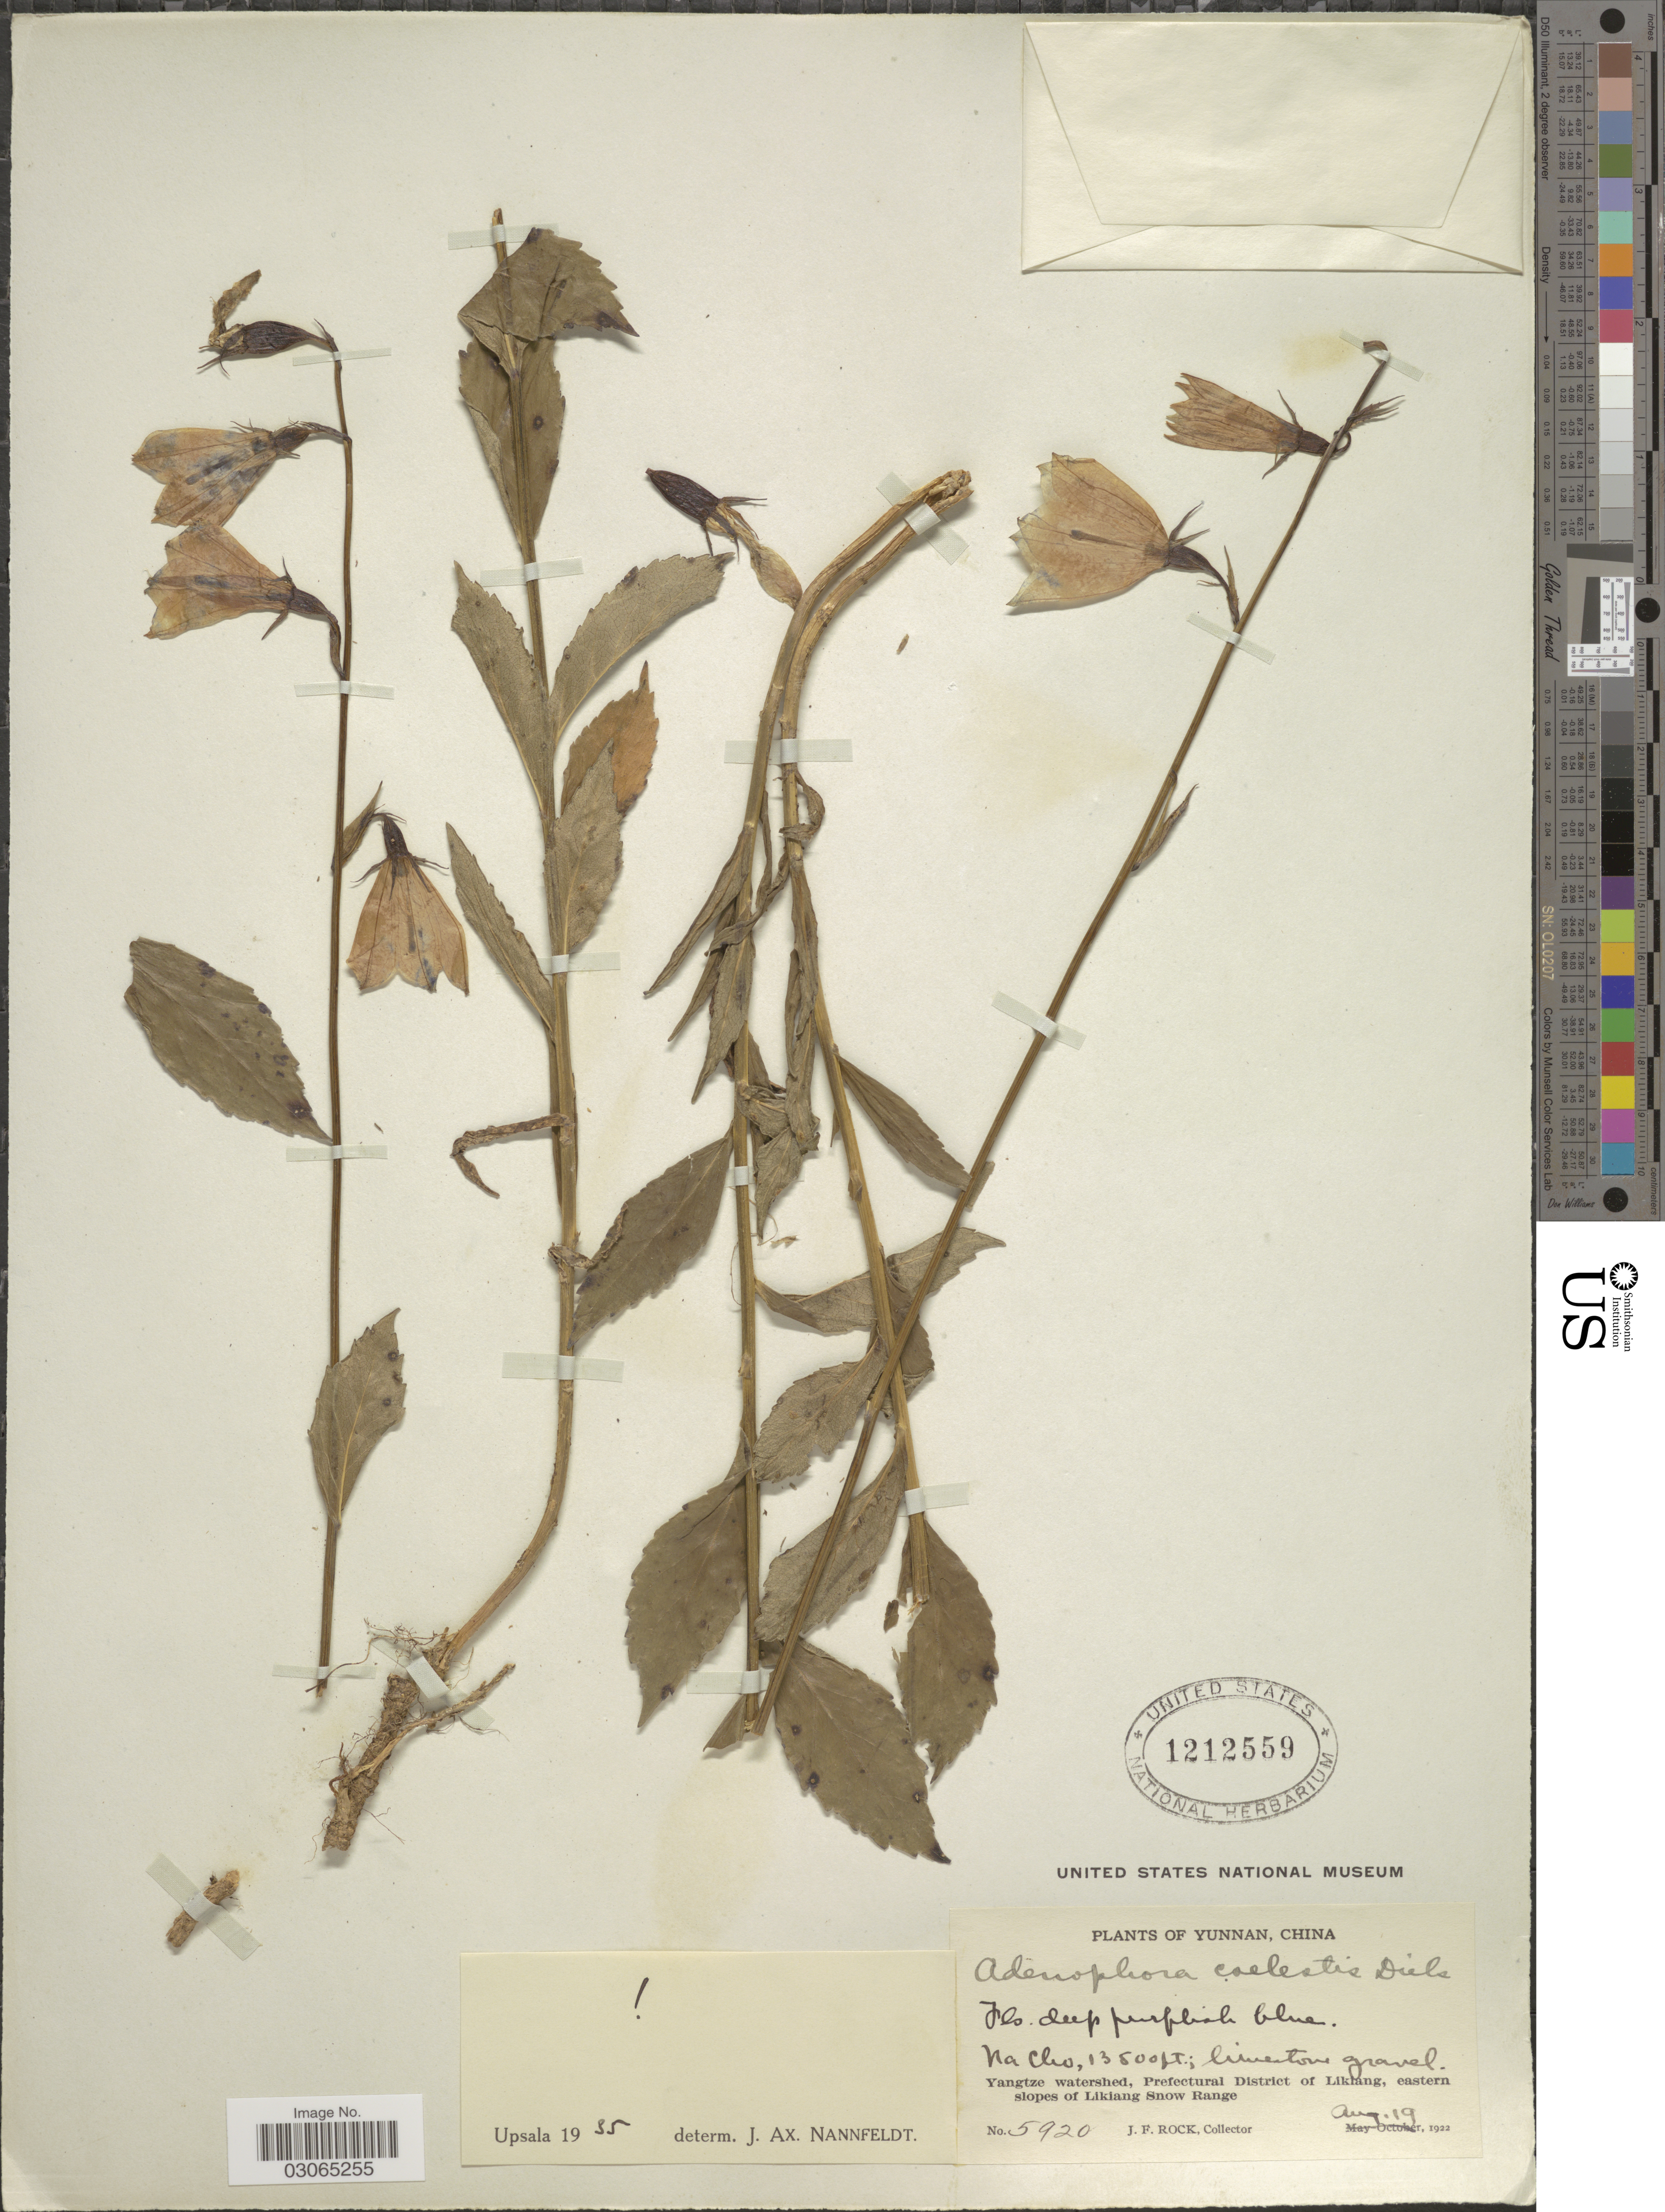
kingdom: Plantae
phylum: Tracheophyta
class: Magnoliopsida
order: Asterales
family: Campanulaceae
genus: Adenophora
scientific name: Adenophora coelestis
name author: Diels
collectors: J. Rock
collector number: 5920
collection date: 1922-08-19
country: China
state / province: Yunnan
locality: Na Cho. Yangtze watershed, Prefectural District of Likiang, eastern slopes of Likiang Snow Range.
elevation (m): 4115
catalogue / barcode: US 1212559